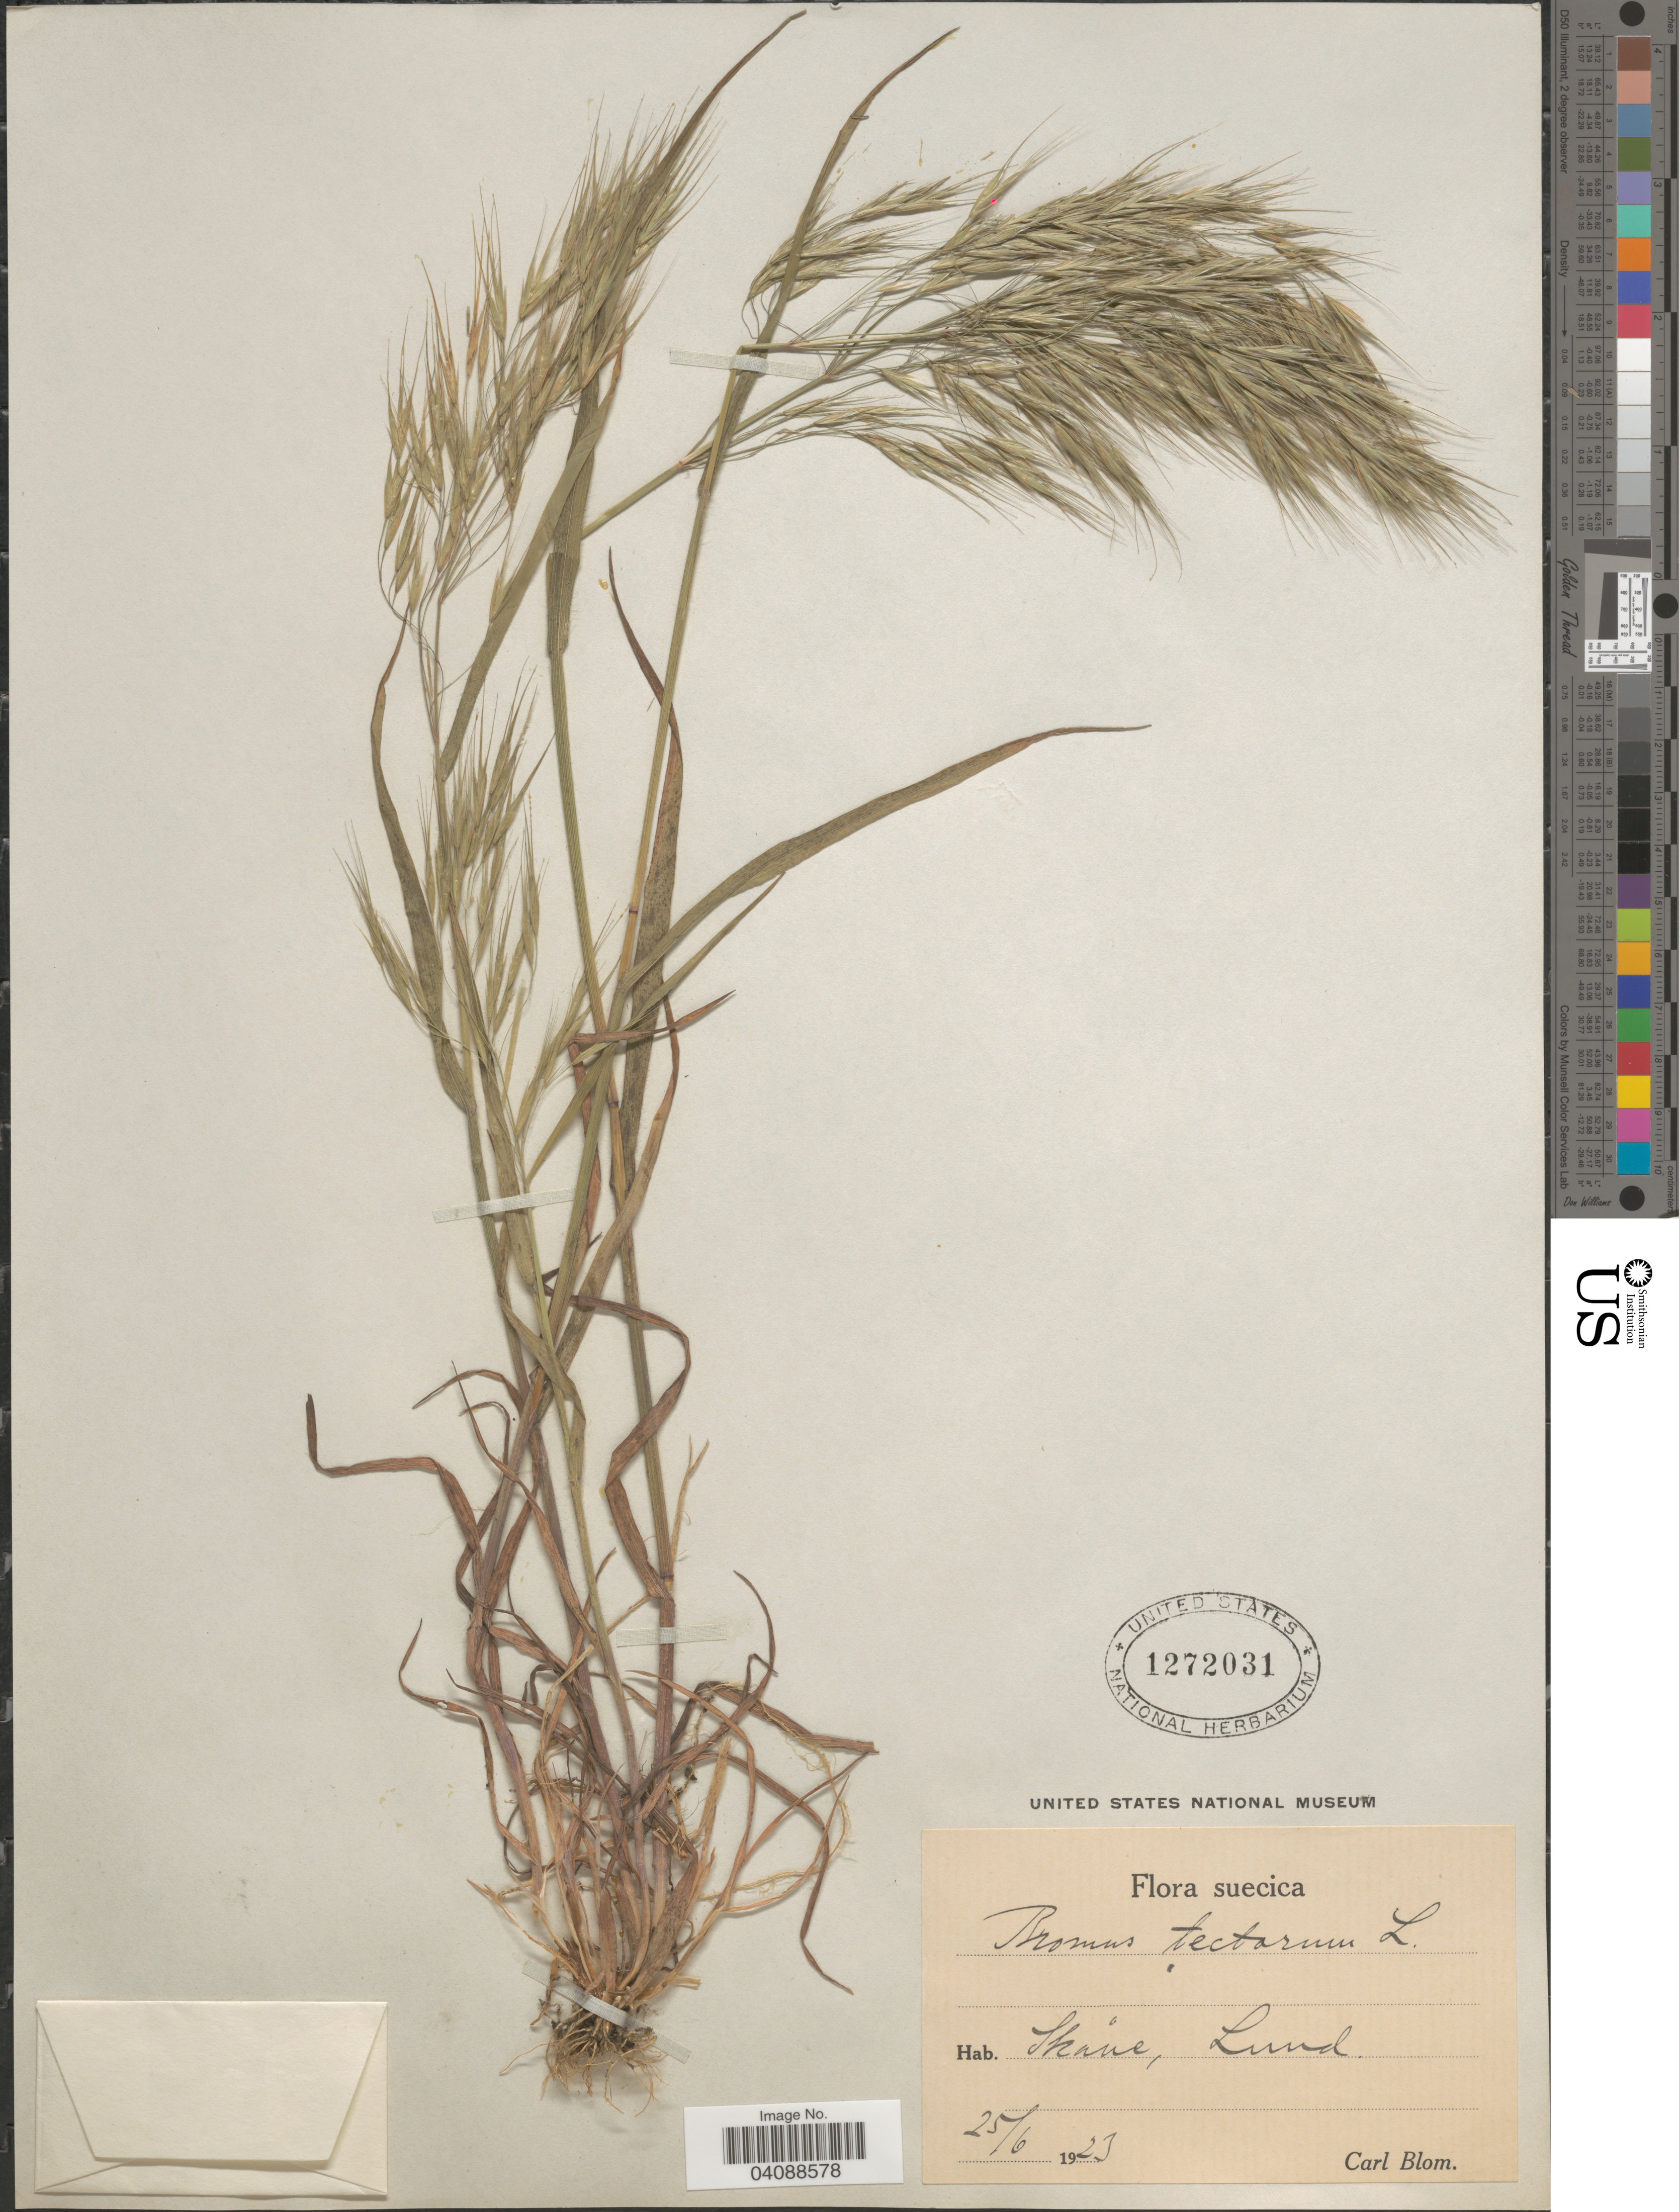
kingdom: Plantae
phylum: Tracheophyta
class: Liliopsida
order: Poales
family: Poaceae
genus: Bromus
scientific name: Bromus tectorum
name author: L.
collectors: C. H. Blom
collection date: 1923-06-25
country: Sweden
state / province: Skåne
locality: Suecica. Lund.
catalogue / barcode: US 1272031